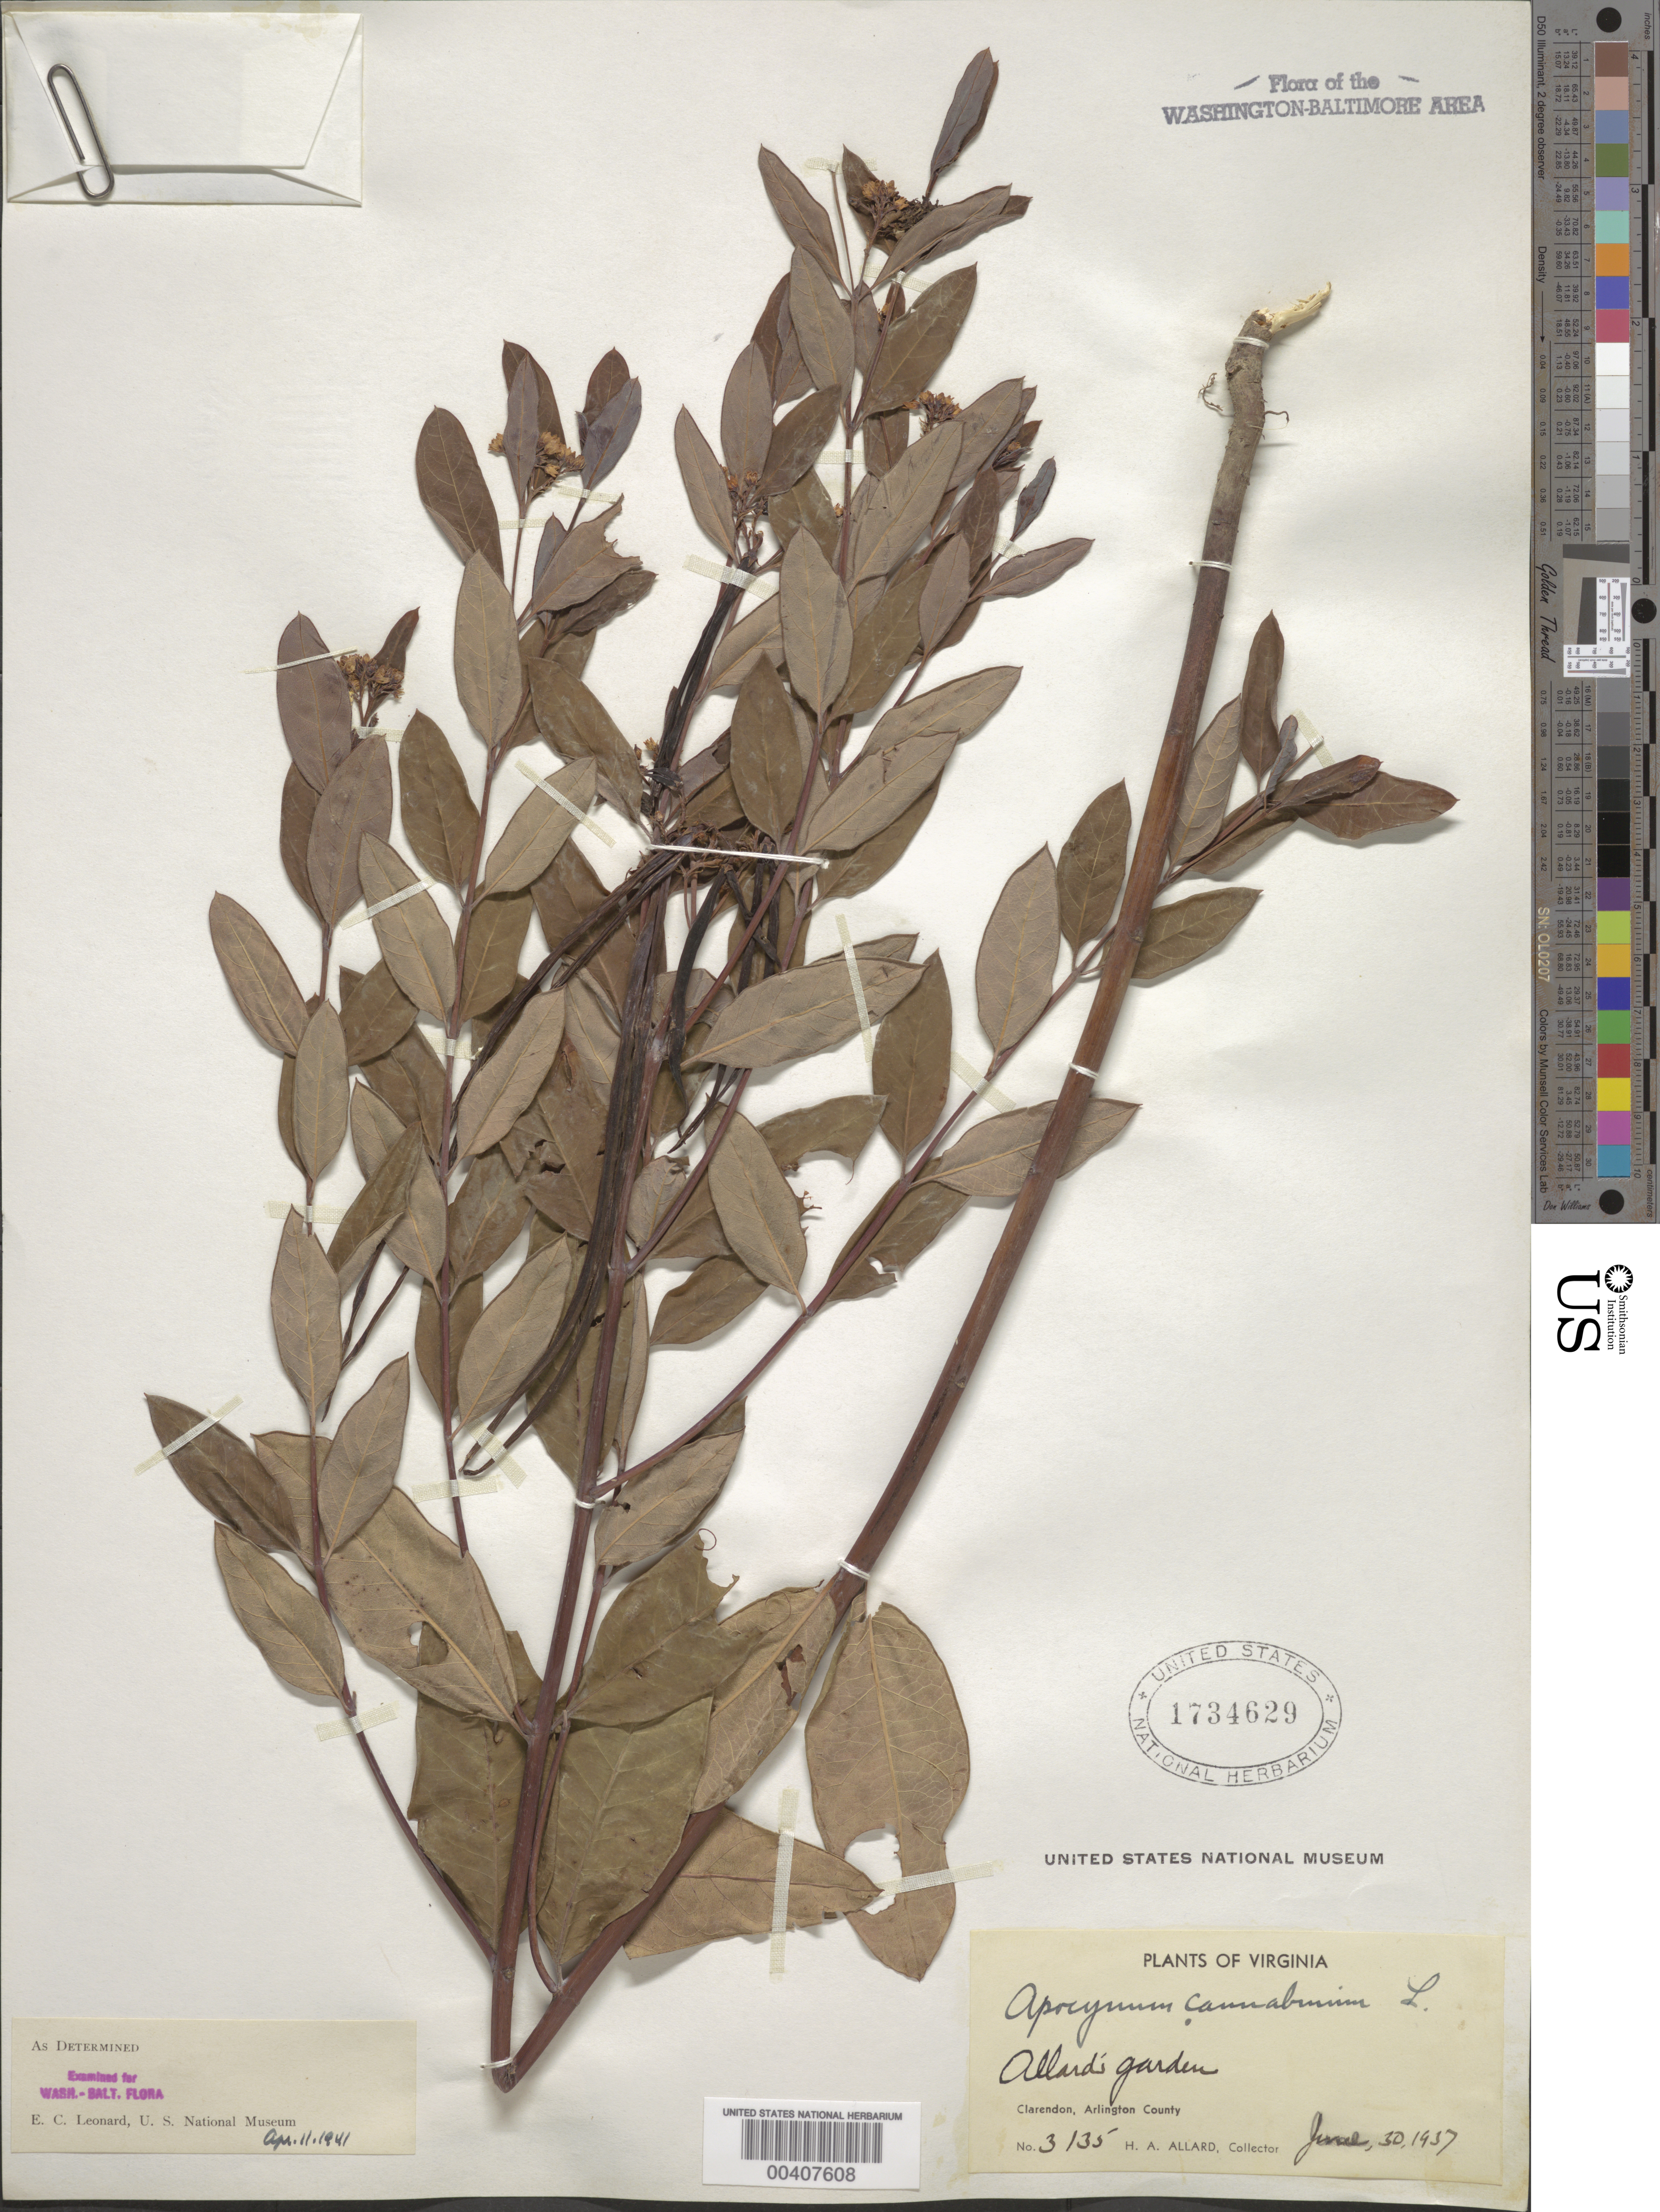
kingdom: Plantae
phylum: Tracheophyta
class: Magnoliopsida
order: Gentianales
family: Apocynaceae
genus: Apocynum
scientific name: Apocynum cannabinum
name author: L.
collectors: H. A. Allard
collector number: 3135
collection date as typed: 30 Jun 1937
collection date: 1937-06-30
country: United States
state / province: Virginia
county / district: Arlington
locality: Clarendon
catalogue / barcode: US 1734629